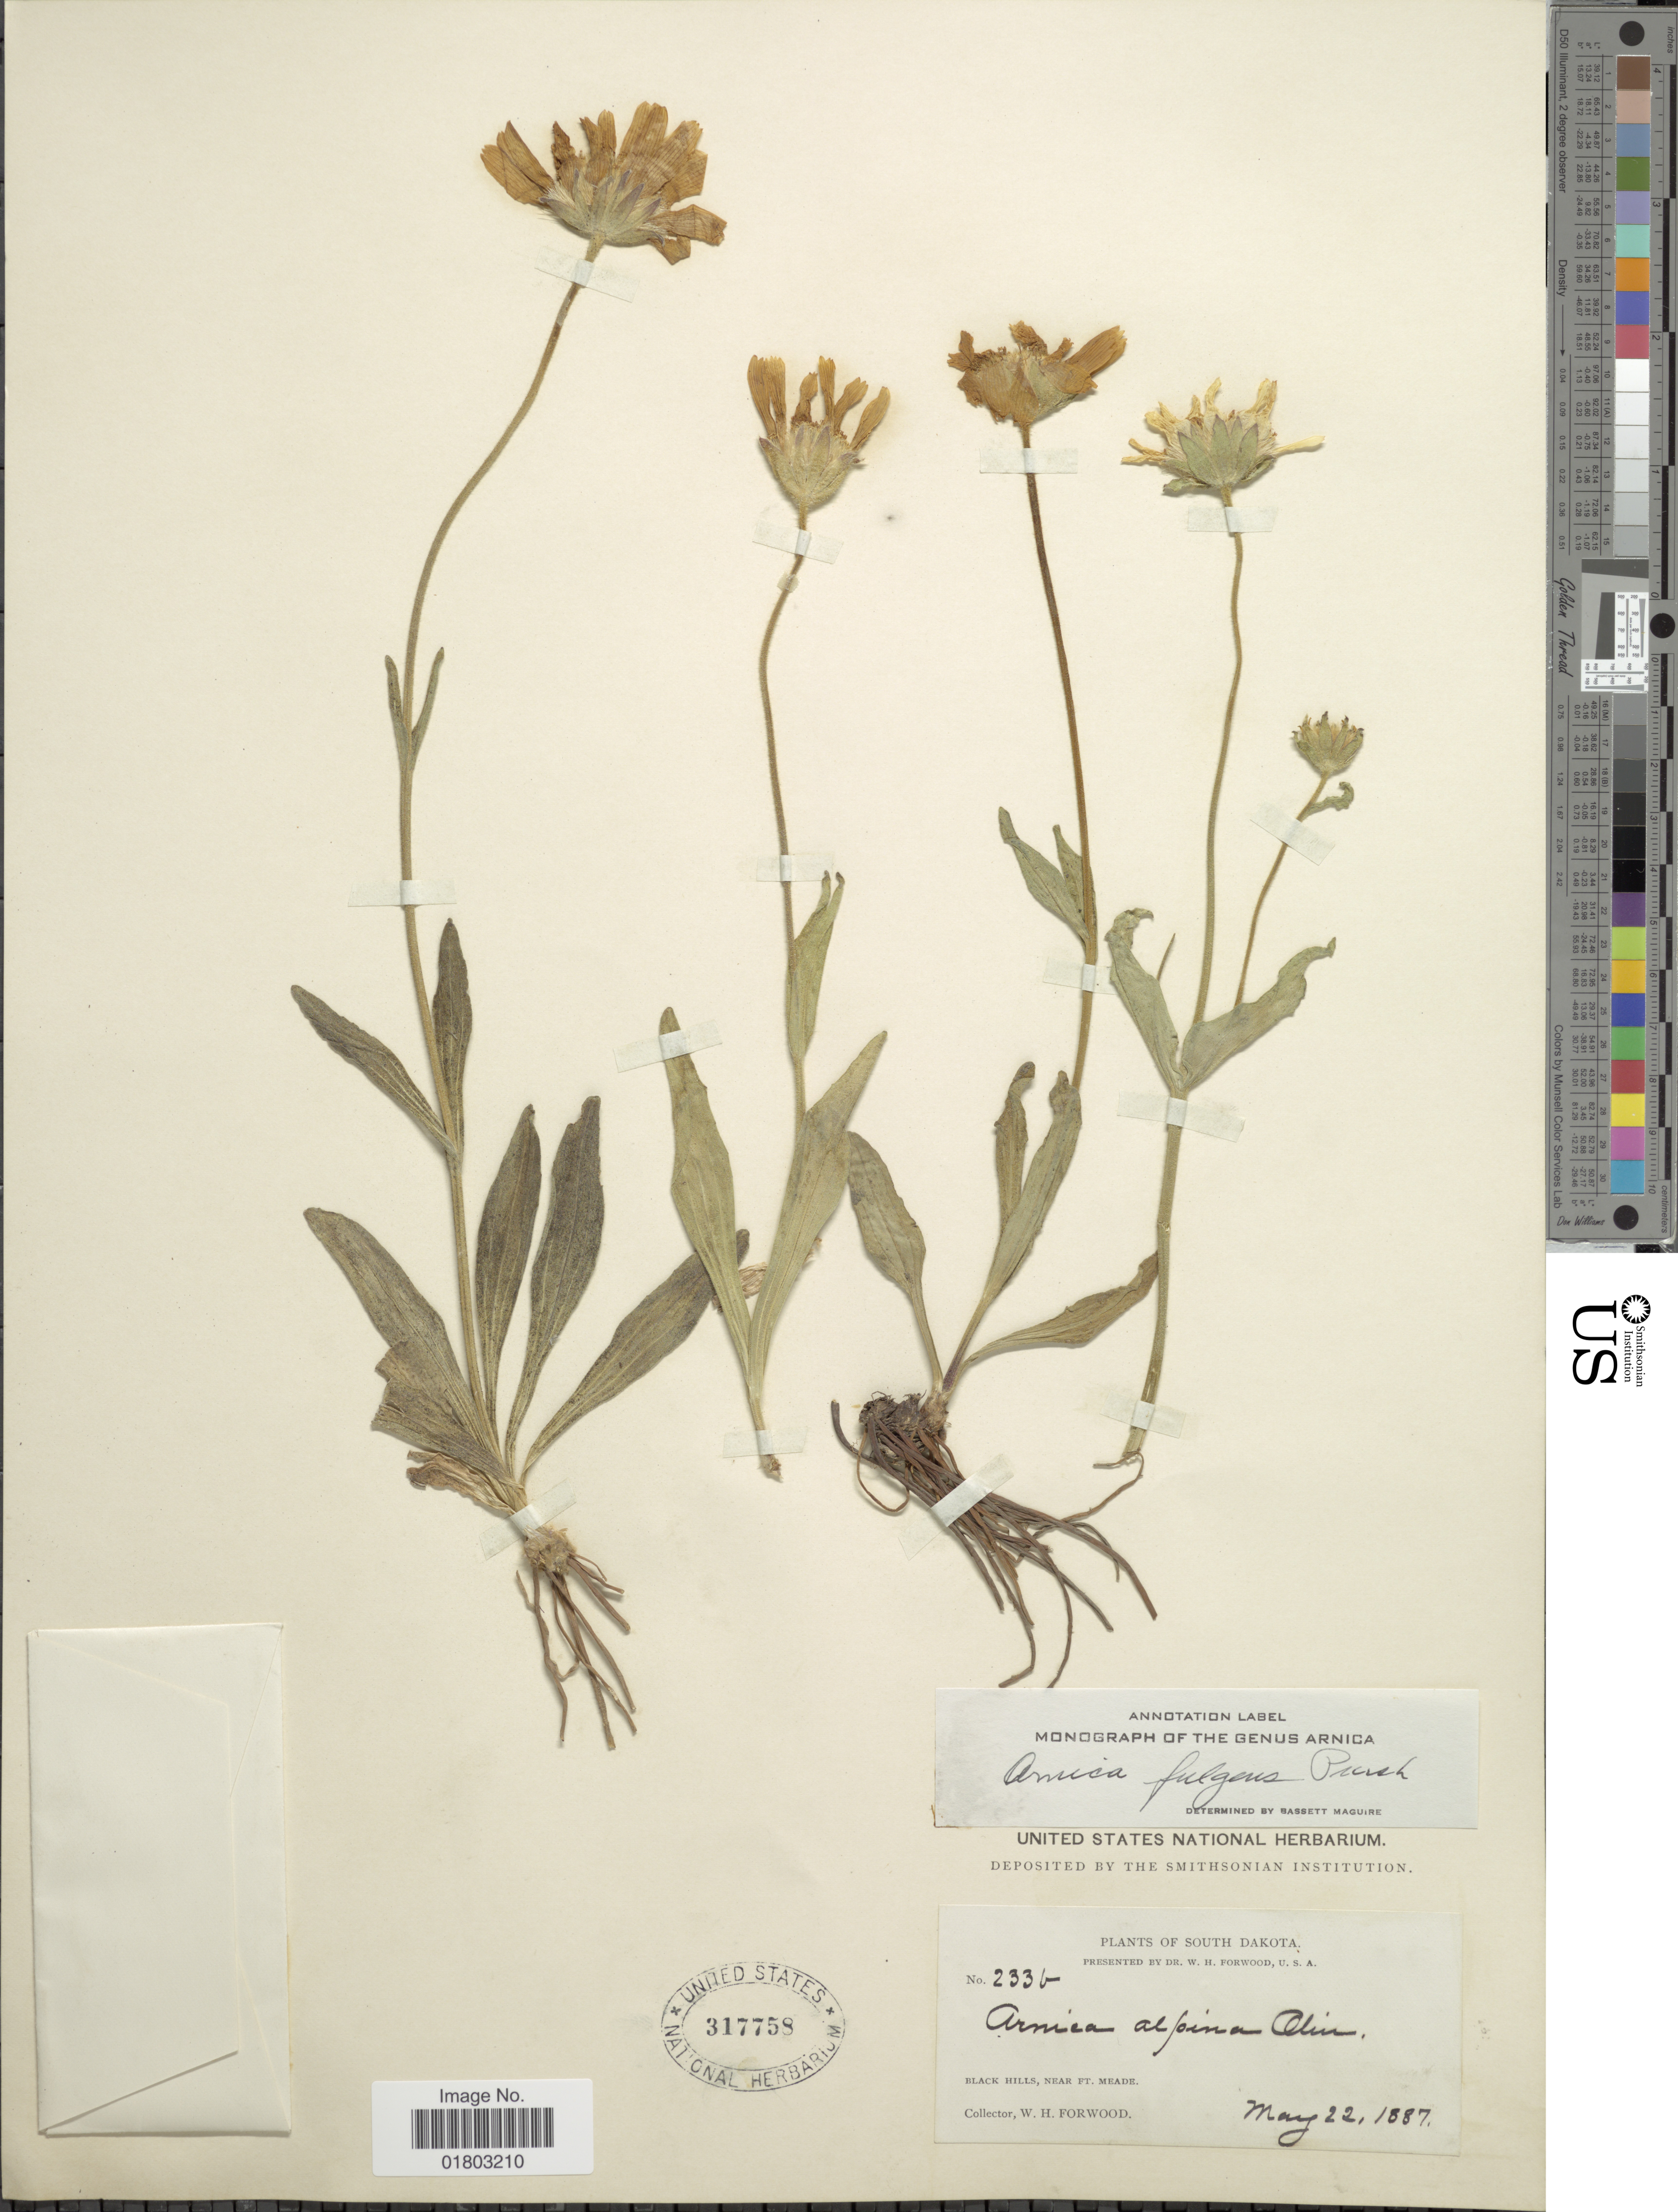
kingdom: Plantae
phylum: Tracheophyta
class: Magnoliopsida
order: Asterales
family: Asteraceae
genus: Arnica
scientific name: Arnica fulgens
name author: Pursh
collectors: W. Forwood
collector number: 233b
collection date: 1887-05-22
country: United States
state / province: South Dakota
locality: Black Hills, near Ft. Meade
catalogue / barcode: US 317758